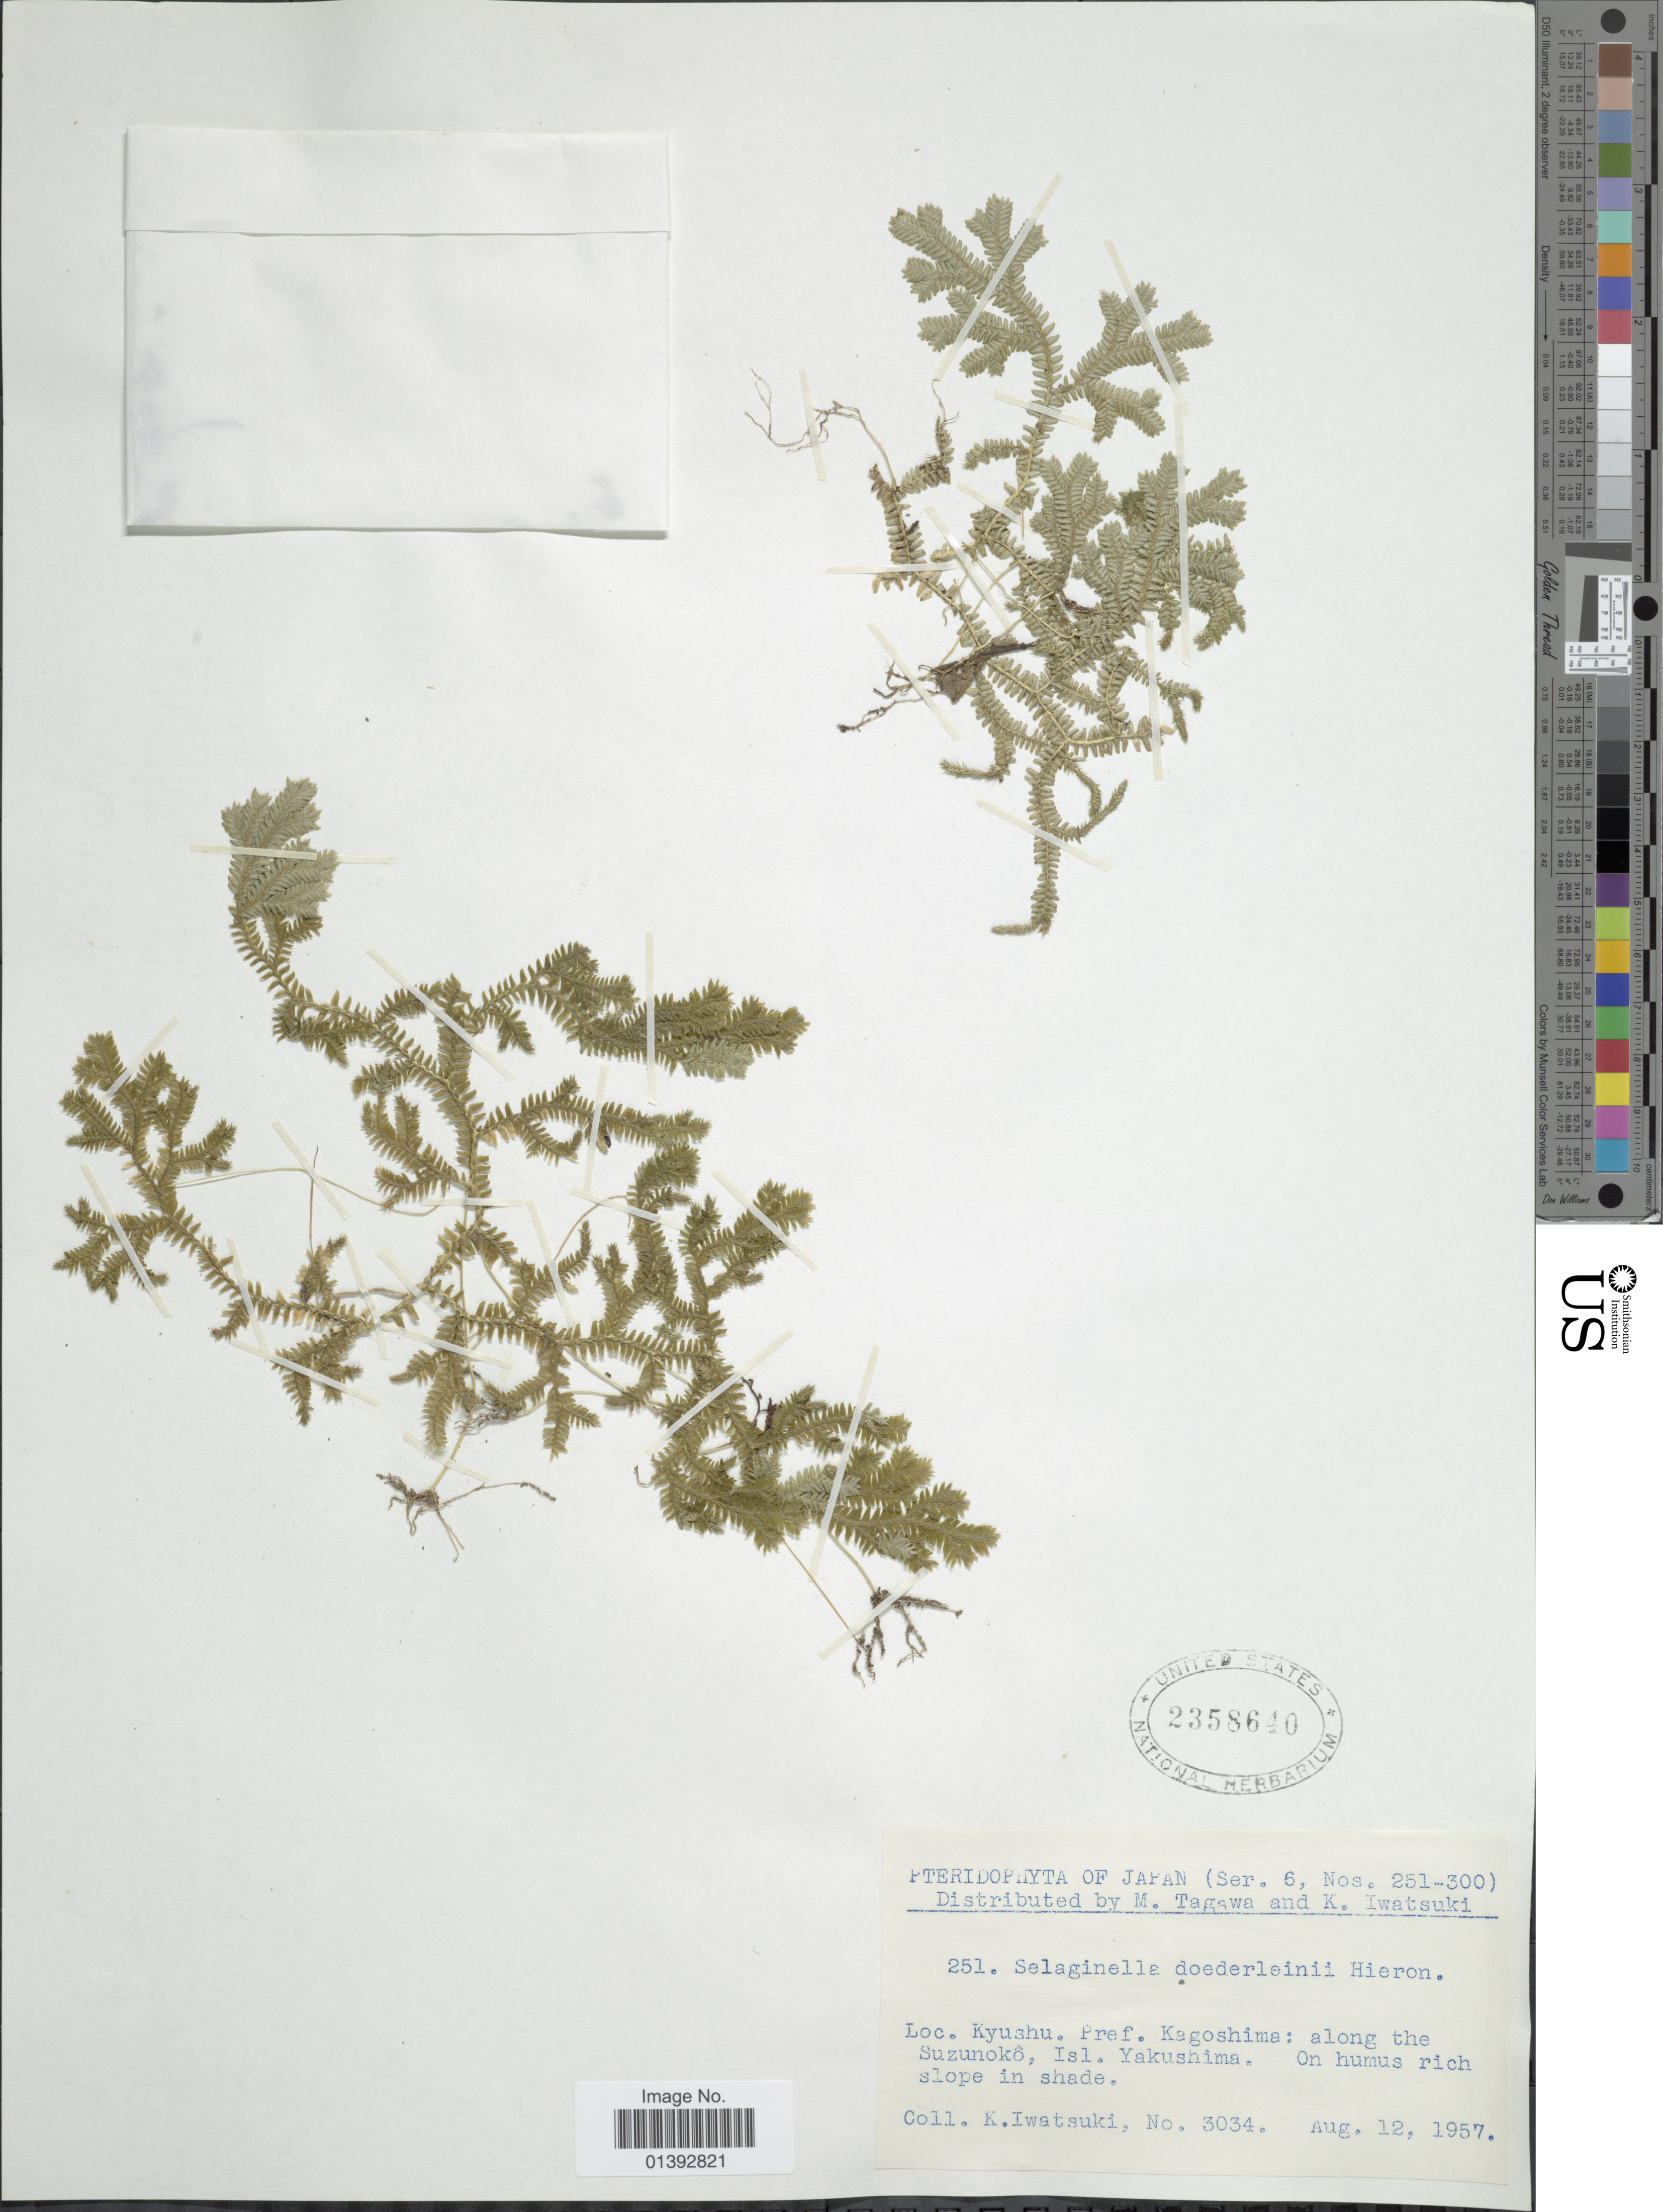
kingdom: Plantae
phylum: Tracheophyta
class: Lycopodiopsida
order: Selaginellales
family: Selaginellaceae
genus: Selaginella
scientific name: Selaginella doederleinii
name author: Hieron.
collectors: K. Iwatsuki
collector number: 3034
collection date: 1957-08-12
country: Japan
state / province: Kagosima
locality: Kyushu. Pref. : along the Suzunoko, Isl. Yakushima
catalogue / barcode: US 2358640